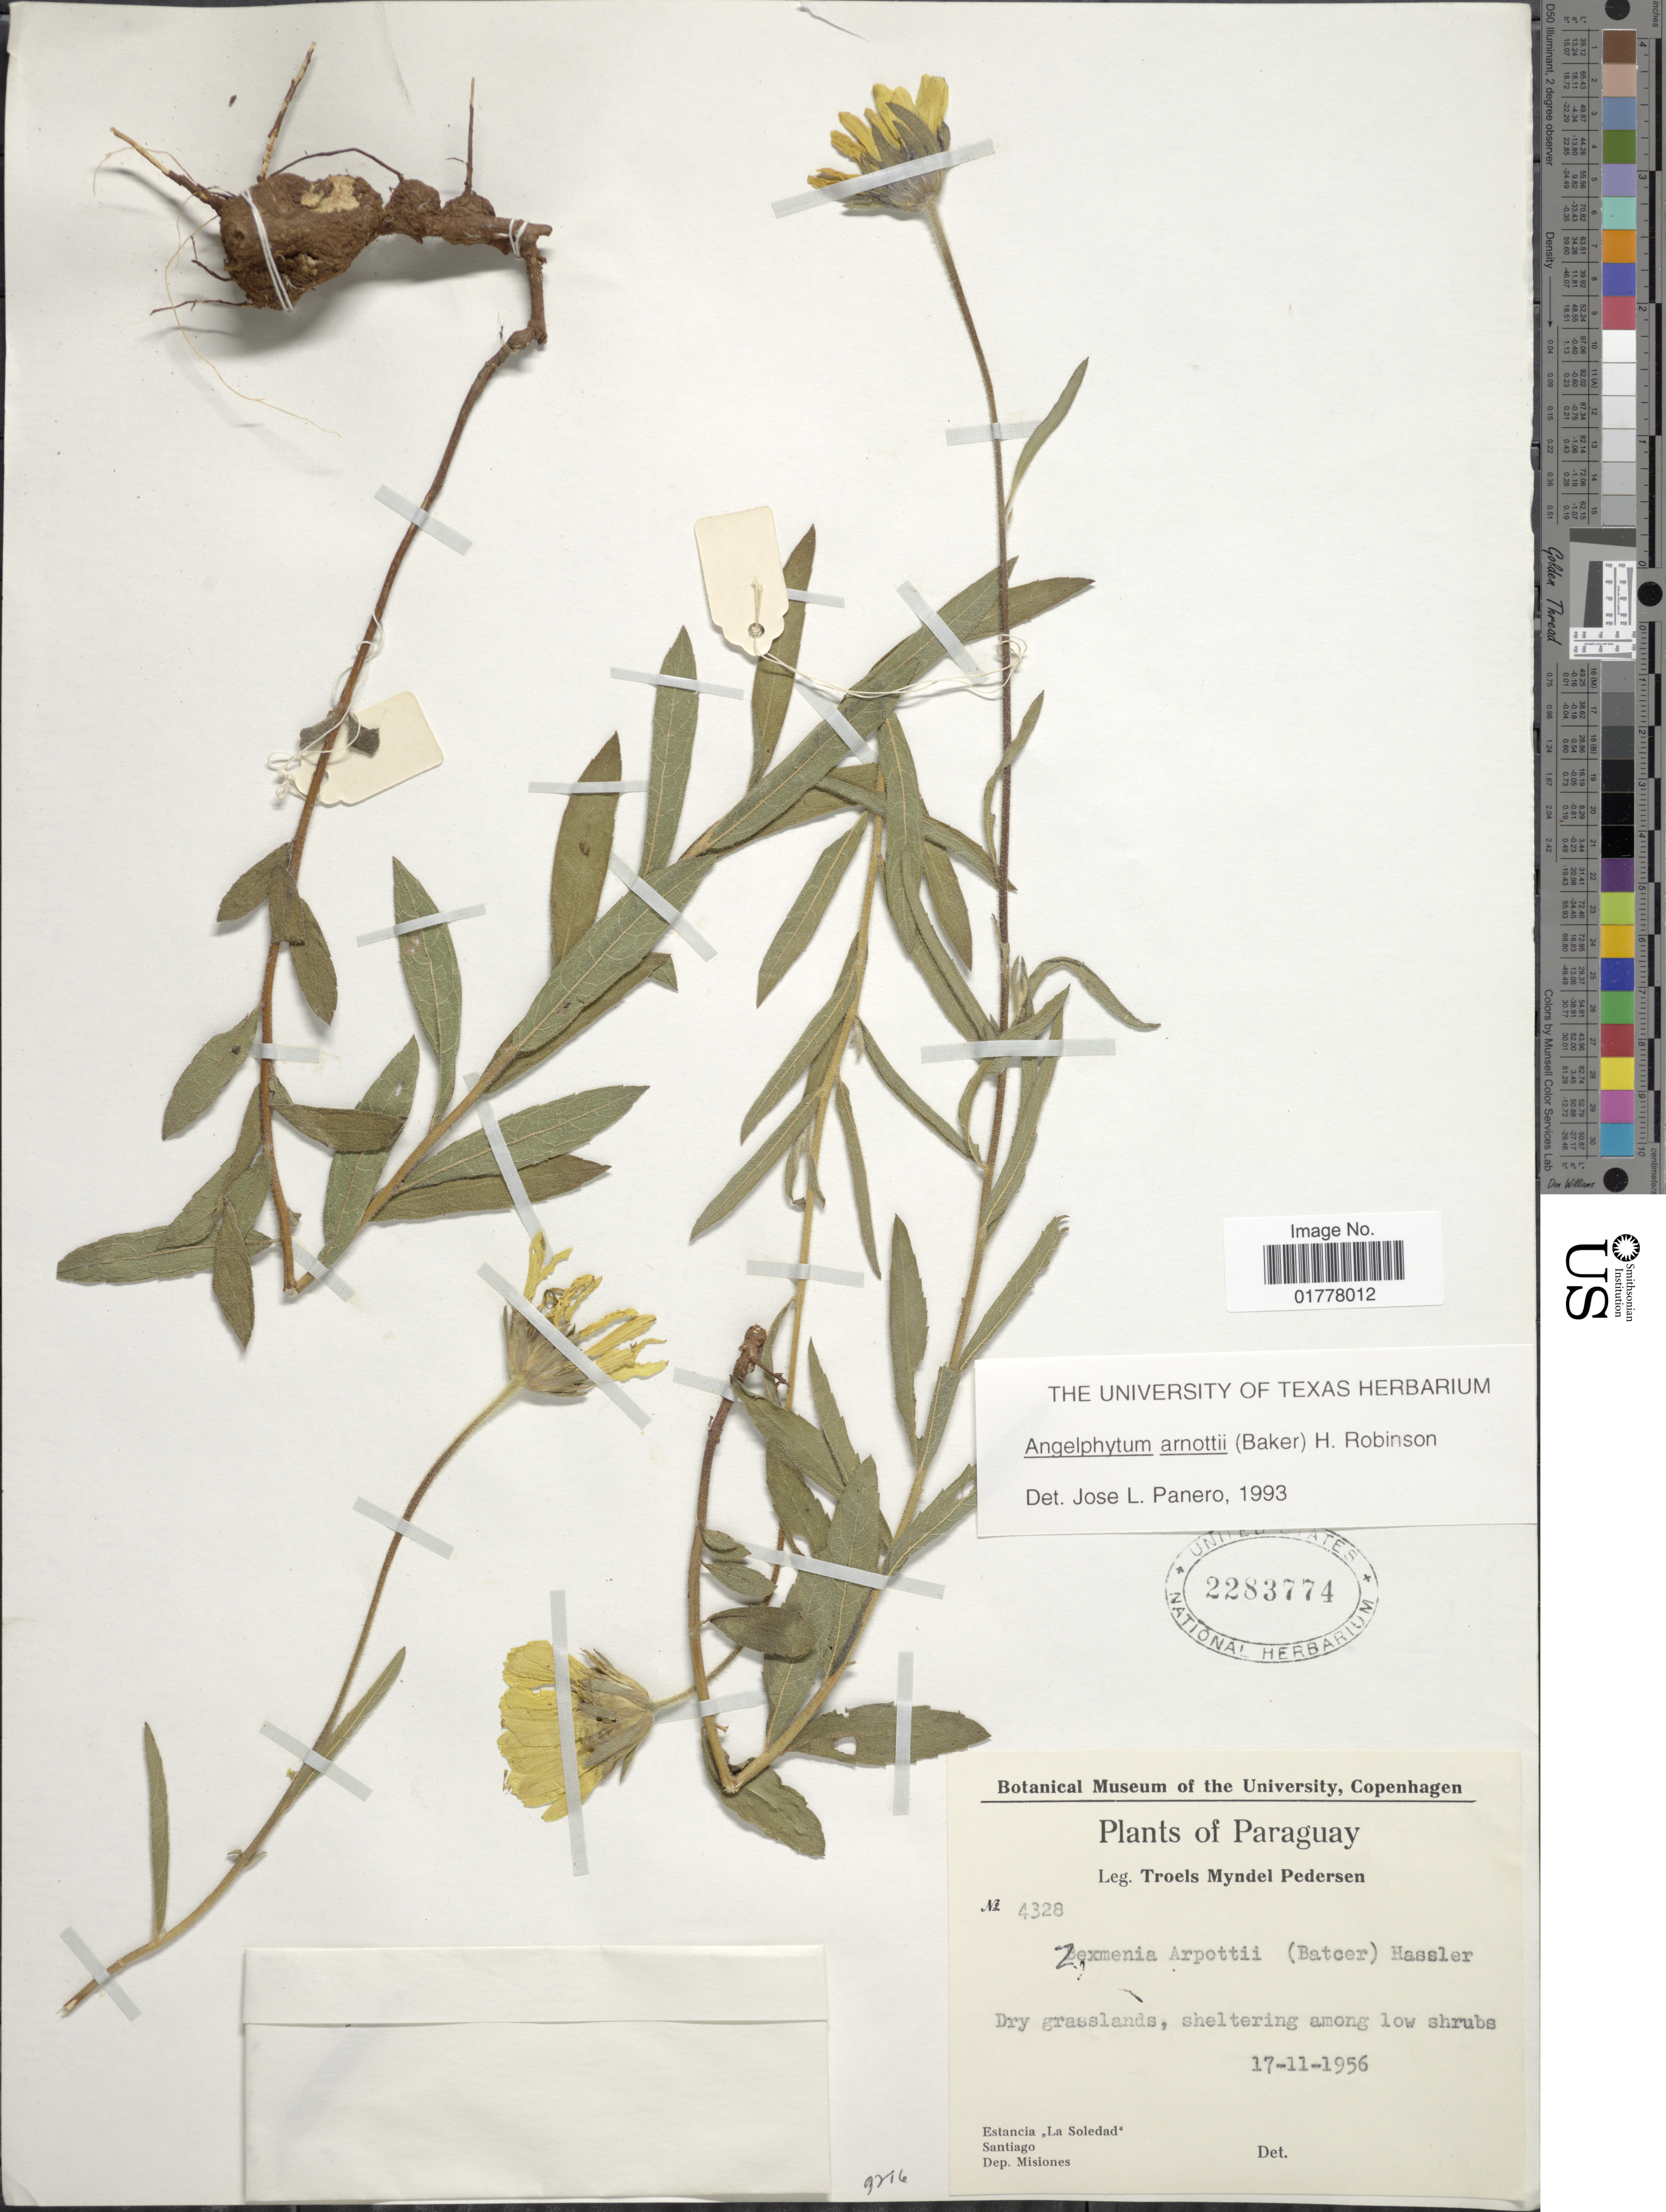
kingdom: Plantae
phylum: Tracheophyta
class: Magnoliopsida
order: Asterales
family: Asteraceae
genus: Angelphytum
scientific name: Angelphytum arnottii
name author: (Baker) H. Rob.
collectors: T. Pederson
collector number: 4328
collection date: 1956-11-17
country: Paraguay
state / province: Misiones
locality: Estancia "La Soledad" , Santiago, dep. Misiones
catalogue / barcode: US 2283774